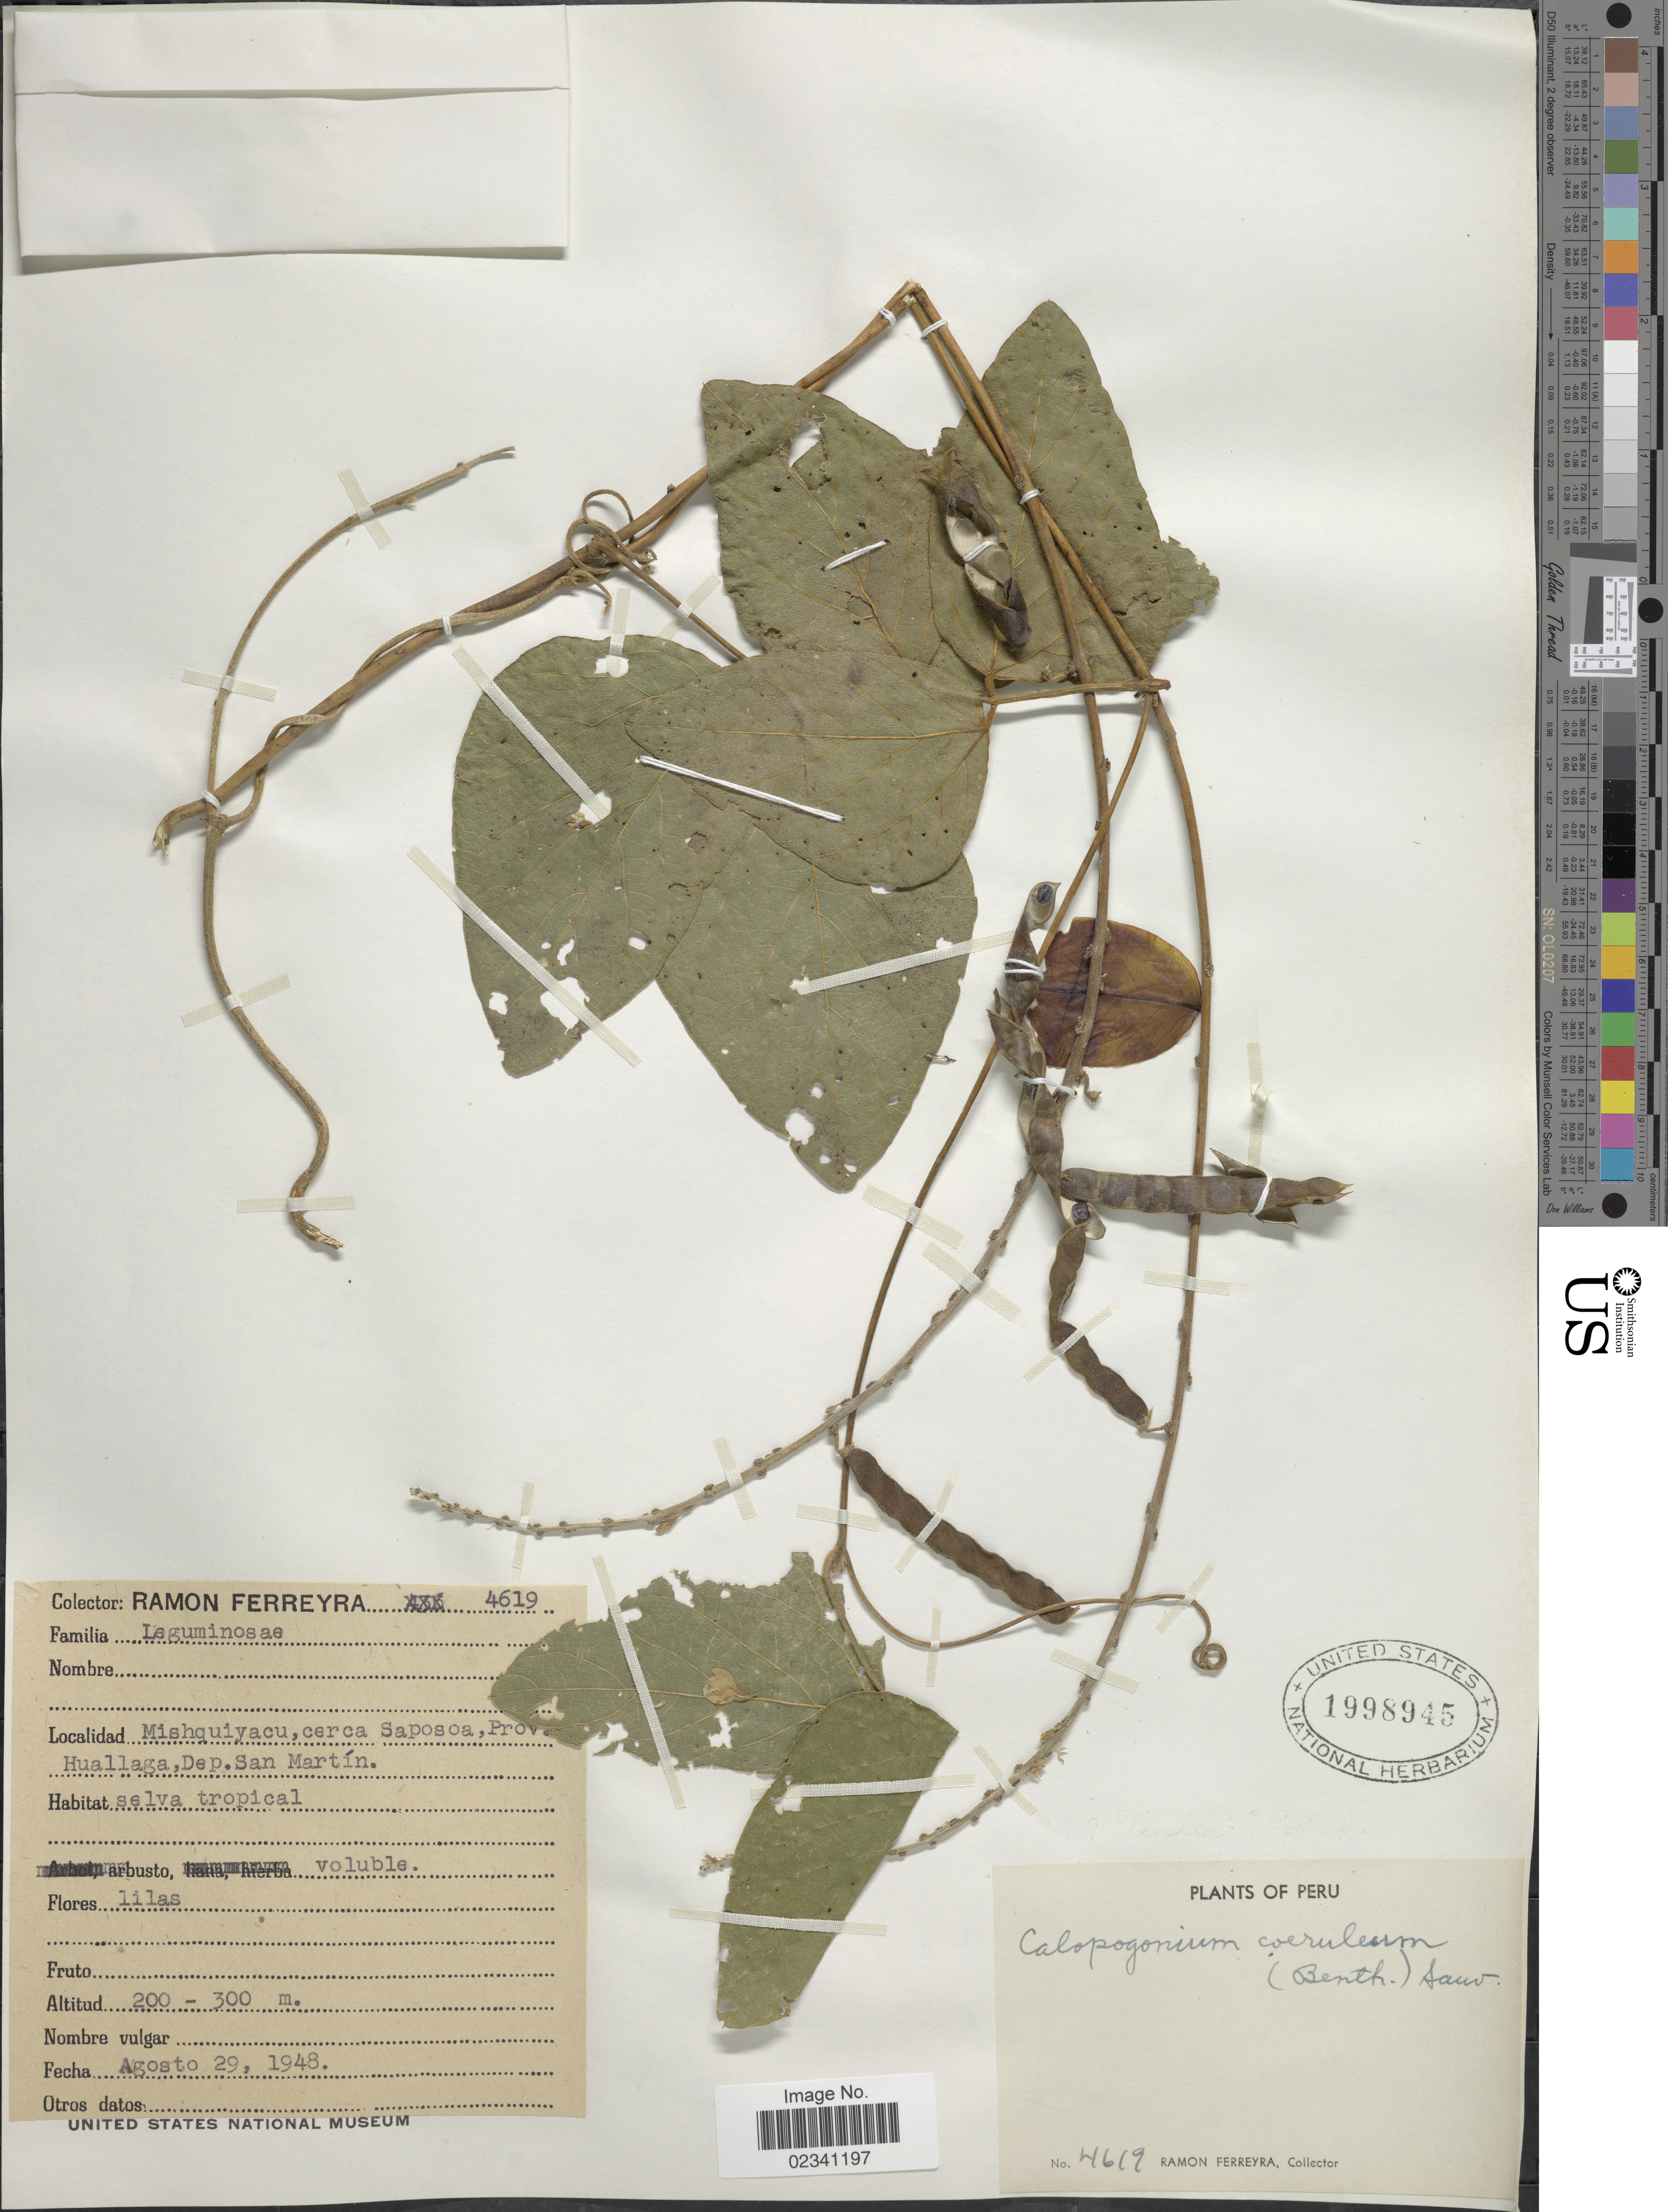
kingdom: Plantae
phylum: Tracheophyta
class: Magnoliopsida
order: Fabales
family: Fabaceae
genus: Calopogonium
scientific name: Calopogonium caeruleum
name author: (Benth.) C. Wright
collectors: R. A. Ferreyra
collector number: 4619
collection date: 1948-08-29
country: Peru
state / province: San Martín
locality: Mishquiyacu, cerca Saposoa, Prov. Huallaga, Dep. San Martin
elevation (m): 200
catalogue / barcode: US 1998945